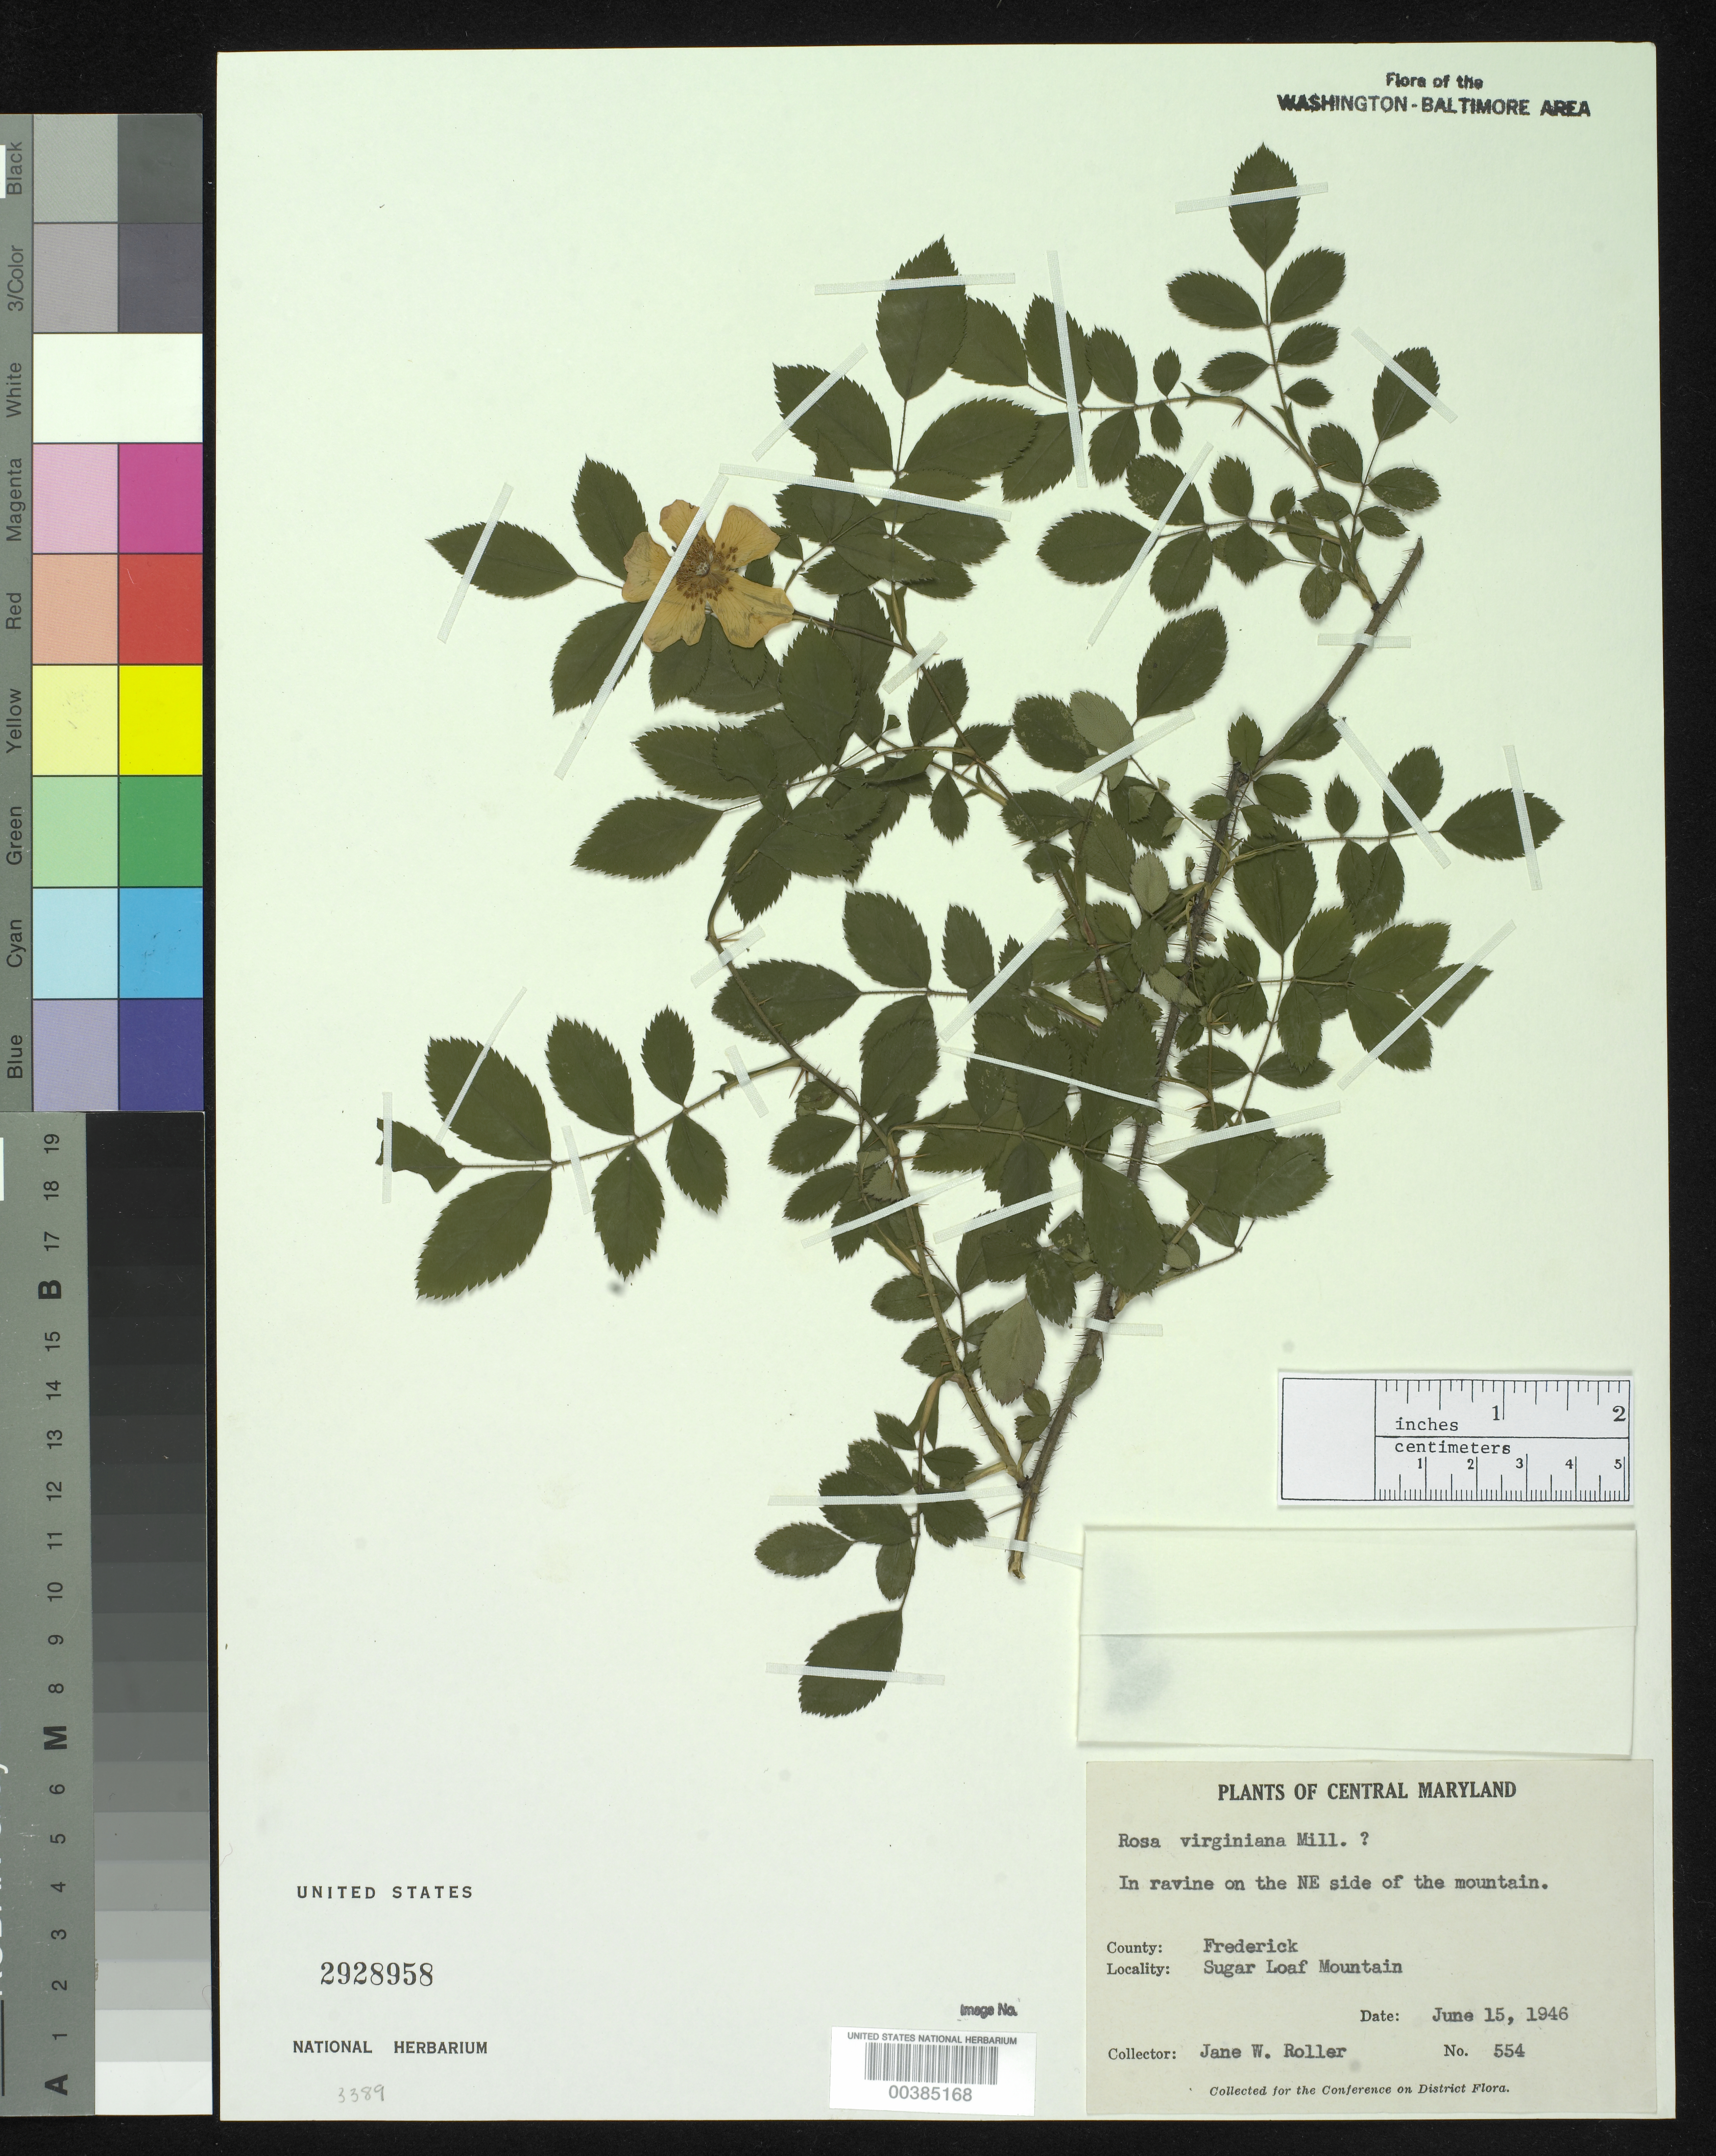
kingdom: Plantae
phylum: Tracheophyta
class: Magnoliopsida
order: Rosales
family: Rosaceae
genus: Rosa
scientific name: Rosa virginiana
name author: Mill.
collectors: J. W. Roller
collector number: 554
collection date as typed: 15 Jun 1946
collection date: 1946-06-15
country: United States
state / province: Maryland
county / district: Frederick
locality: Sugar Loaf Mountain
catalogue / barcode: US 2928958